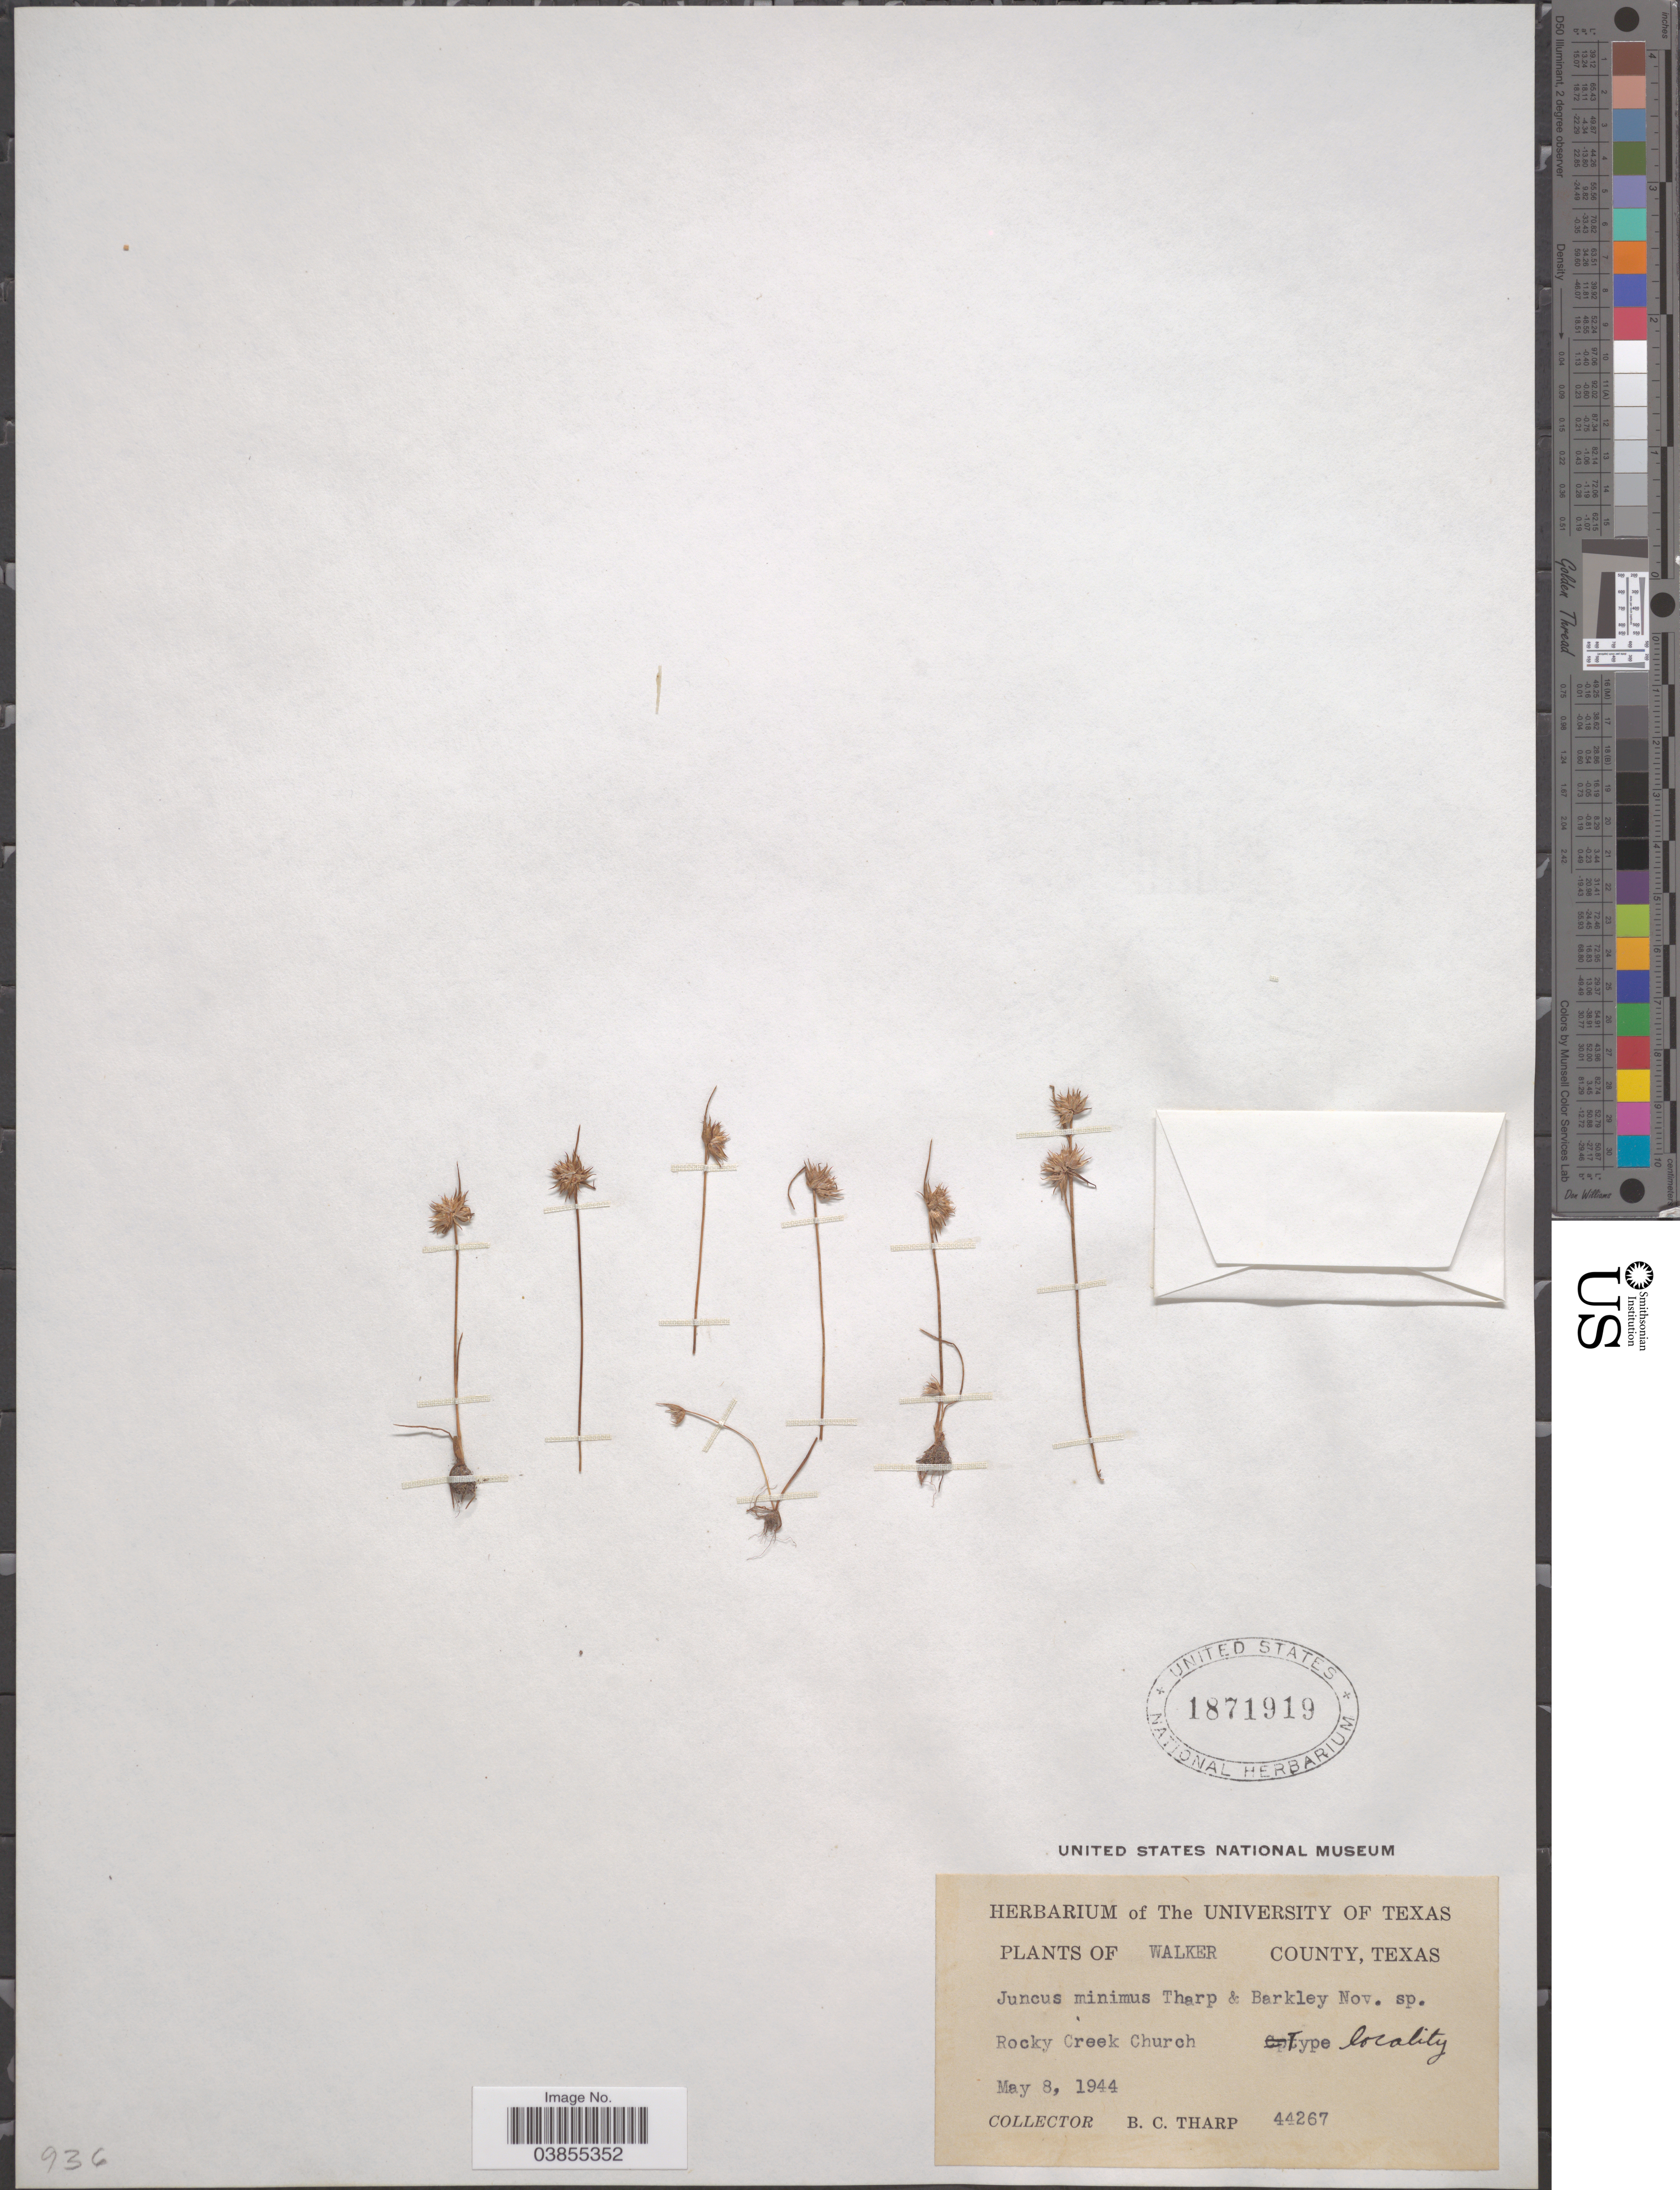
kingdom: Plantae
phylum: Tracheophyta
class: Liliopsida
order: Poales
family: Juncaceae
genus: Juncus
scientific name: Juncus minimus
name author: Buchenau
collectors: B. C. Tharp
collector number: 44267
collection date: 1944-05-08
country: United States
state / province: Texas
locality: Walker County. Rocky Creek Church.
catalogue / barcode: US 1871919